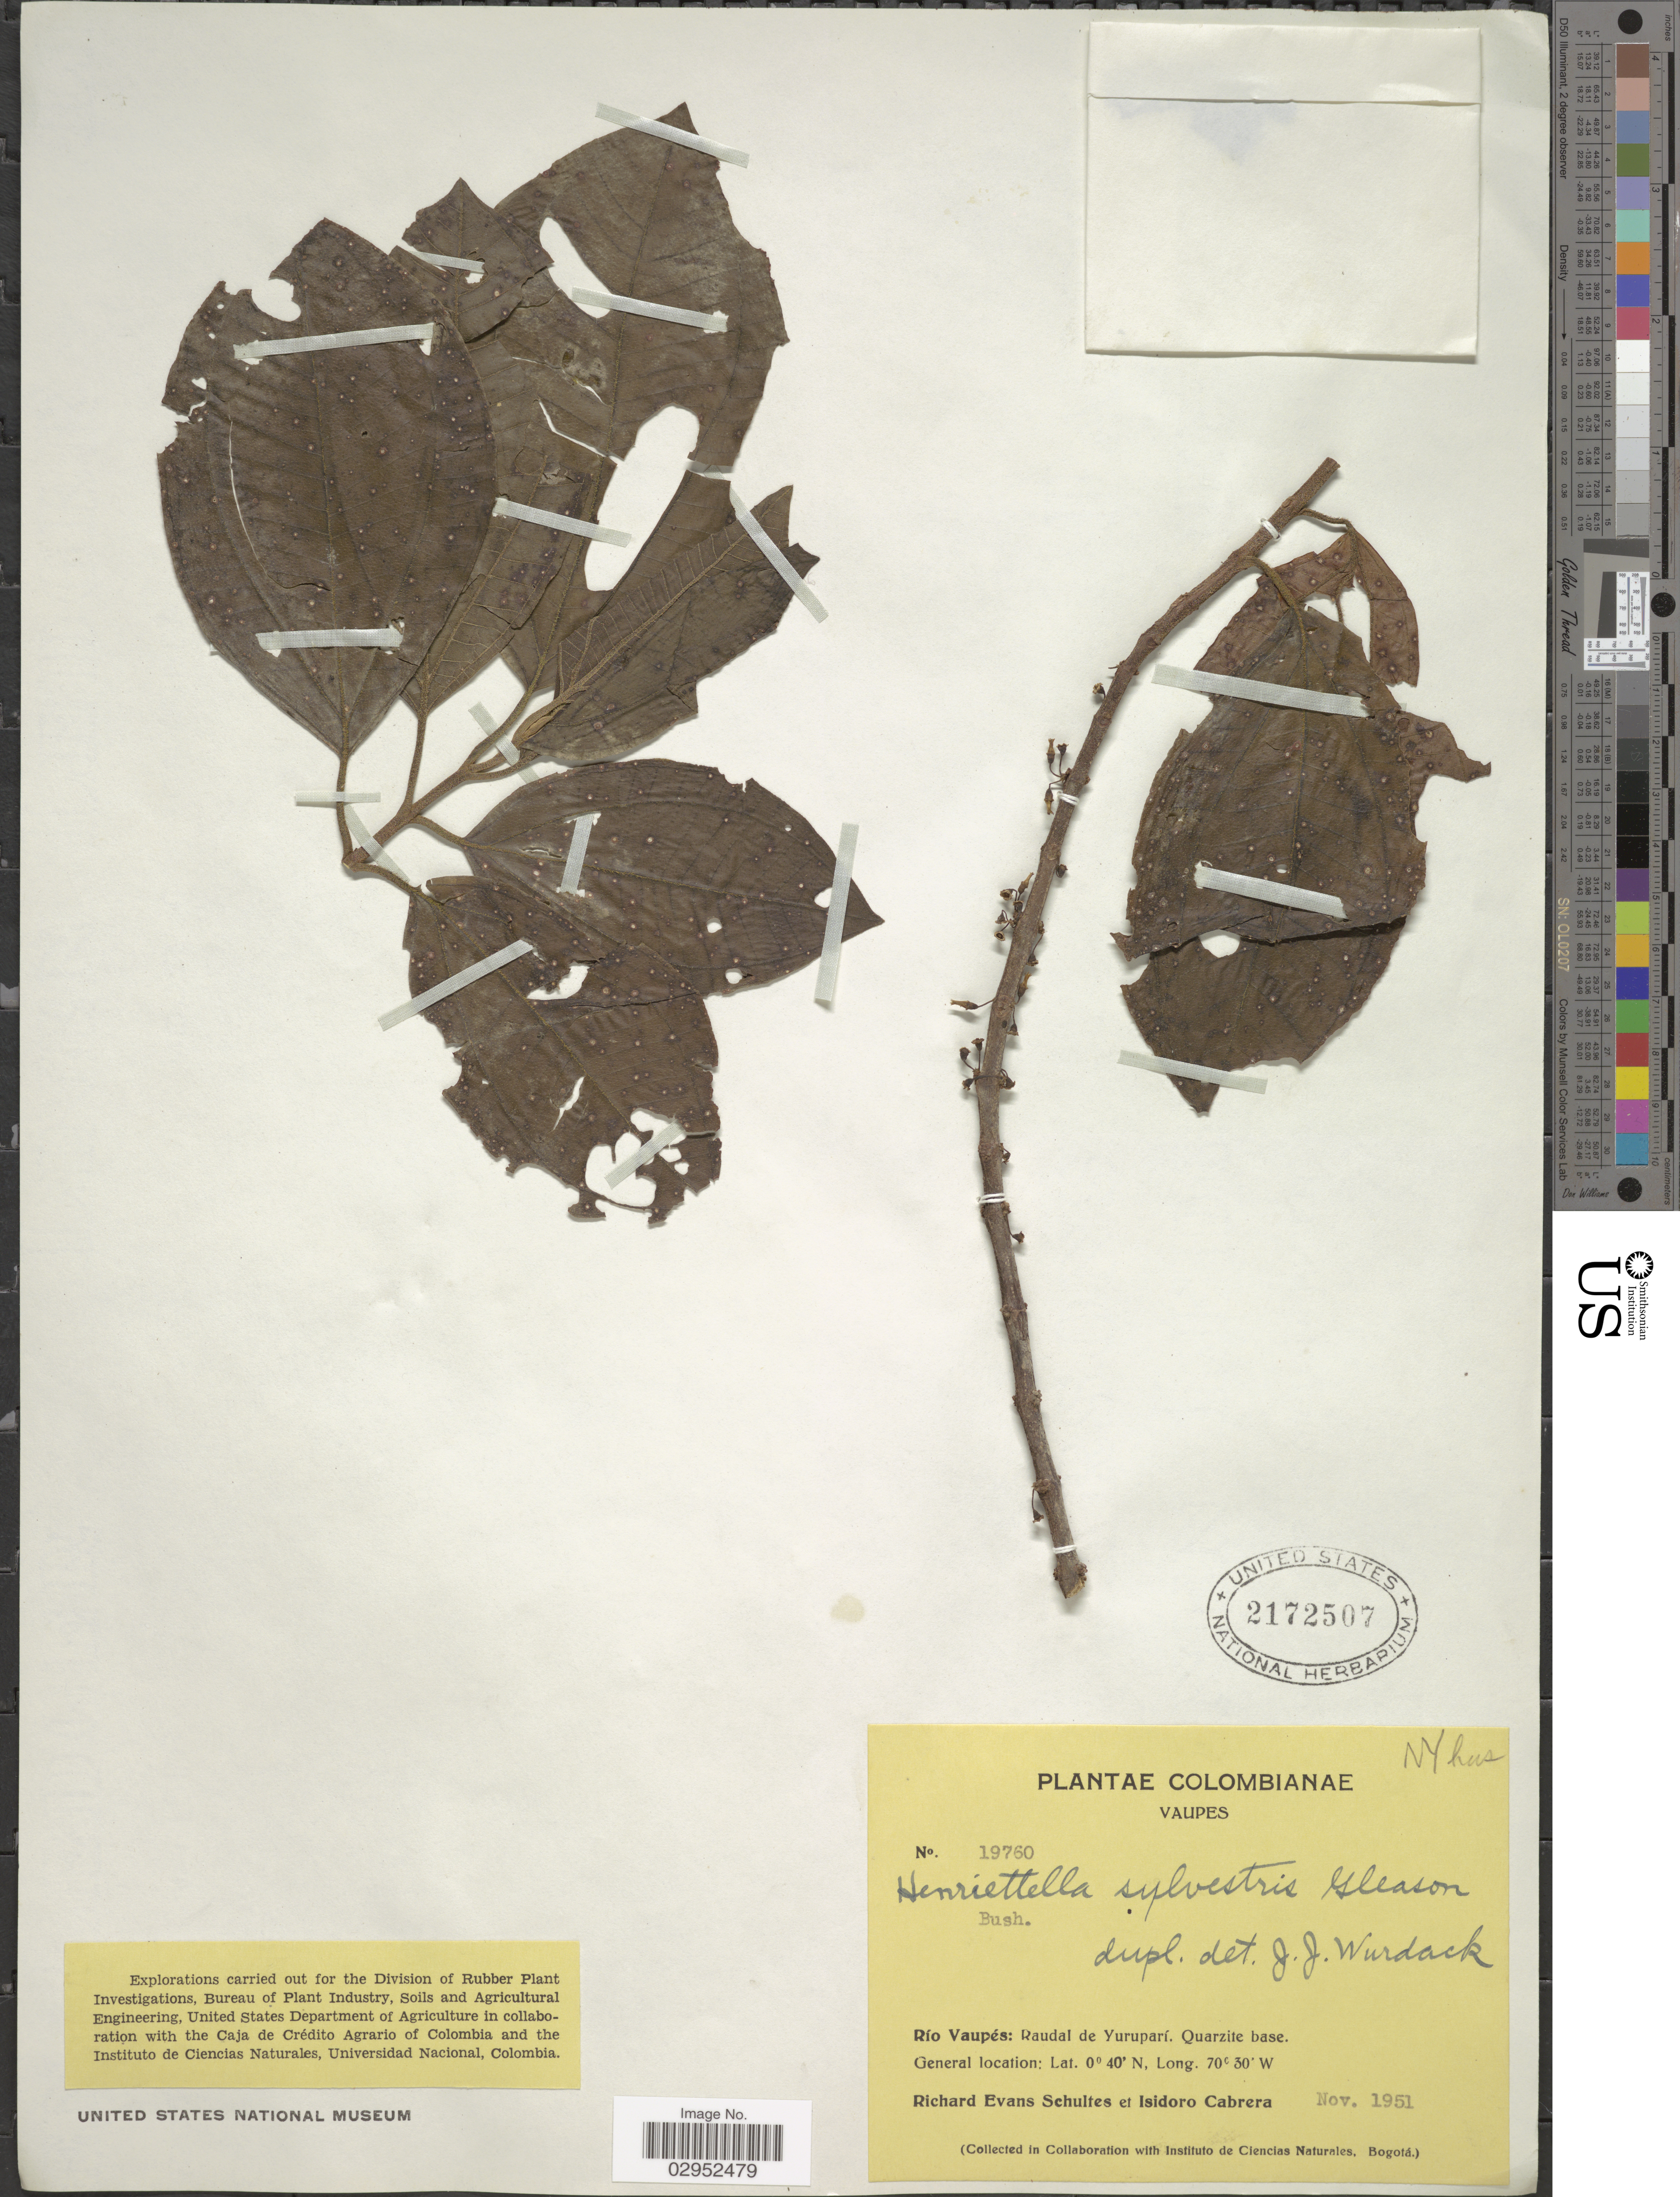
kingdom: Plantae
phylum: Tracheophyta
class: Magnoliopsida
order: Myrtales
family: Melastomataceae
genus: Henriettea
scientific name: Henriettea fascicularis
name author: (Sw.) M. Gómez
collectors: R. E. Schultes & I. Cabrera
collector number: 19760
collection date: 1951-11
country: Colombia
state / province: Vaupés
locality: Río Vaupés: Raudal de Yuruparí. Quarzite base.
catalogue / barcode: US 2172507